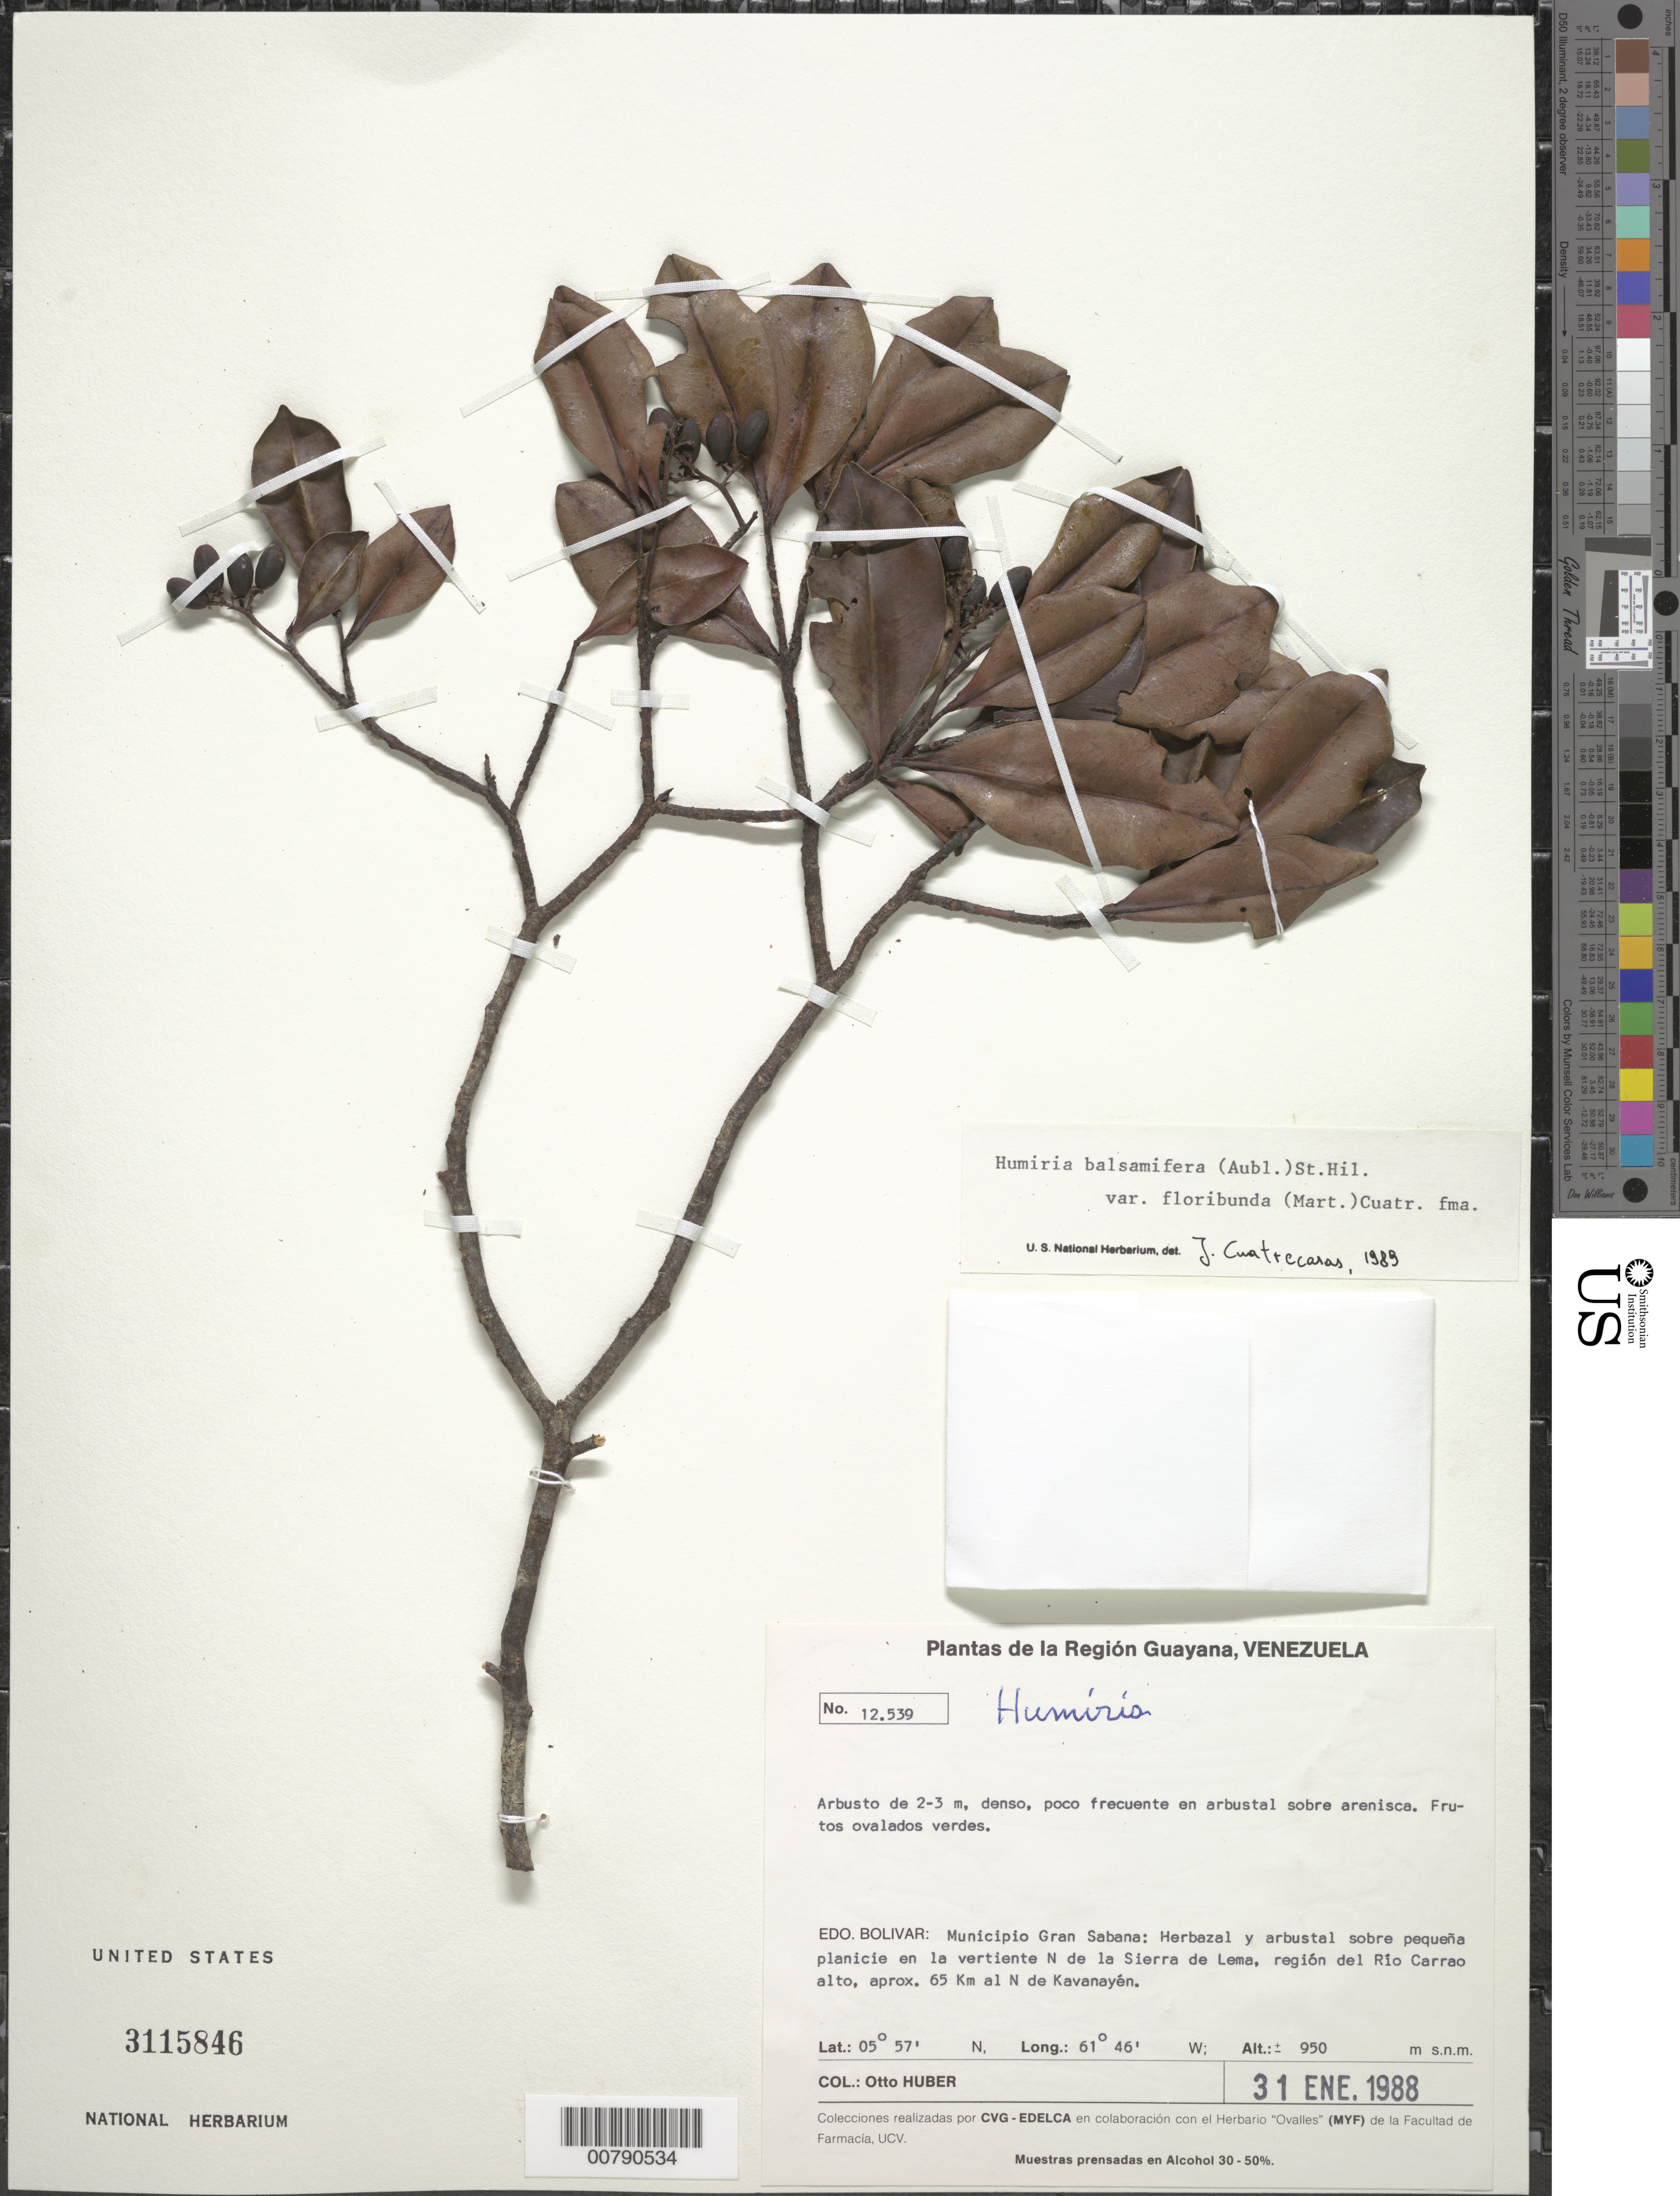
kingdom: Plantae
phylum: Tracheophyta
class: Magnoliopsida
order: Malpighiales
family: Humiriaceae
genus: Humiria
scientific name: Humiria balsamifera var. floribunda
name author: (Mart.) Cuatrec.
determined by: Cuatrecasas, J.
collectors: O. Huber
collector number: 12539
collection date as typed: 31-Jan-88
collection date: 1988-01-31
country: Venezuela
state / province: Bolívar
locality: Mun. Gran Sabana, Sierra de Lema, en la vertiente N; region del Río Carrao alto, aprox 65 m a N de Kavanayén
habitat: Herbazal y arbustal sobre pequena planicie; en arbustal sobre arenisca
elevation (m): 950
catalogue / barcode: US 3115846